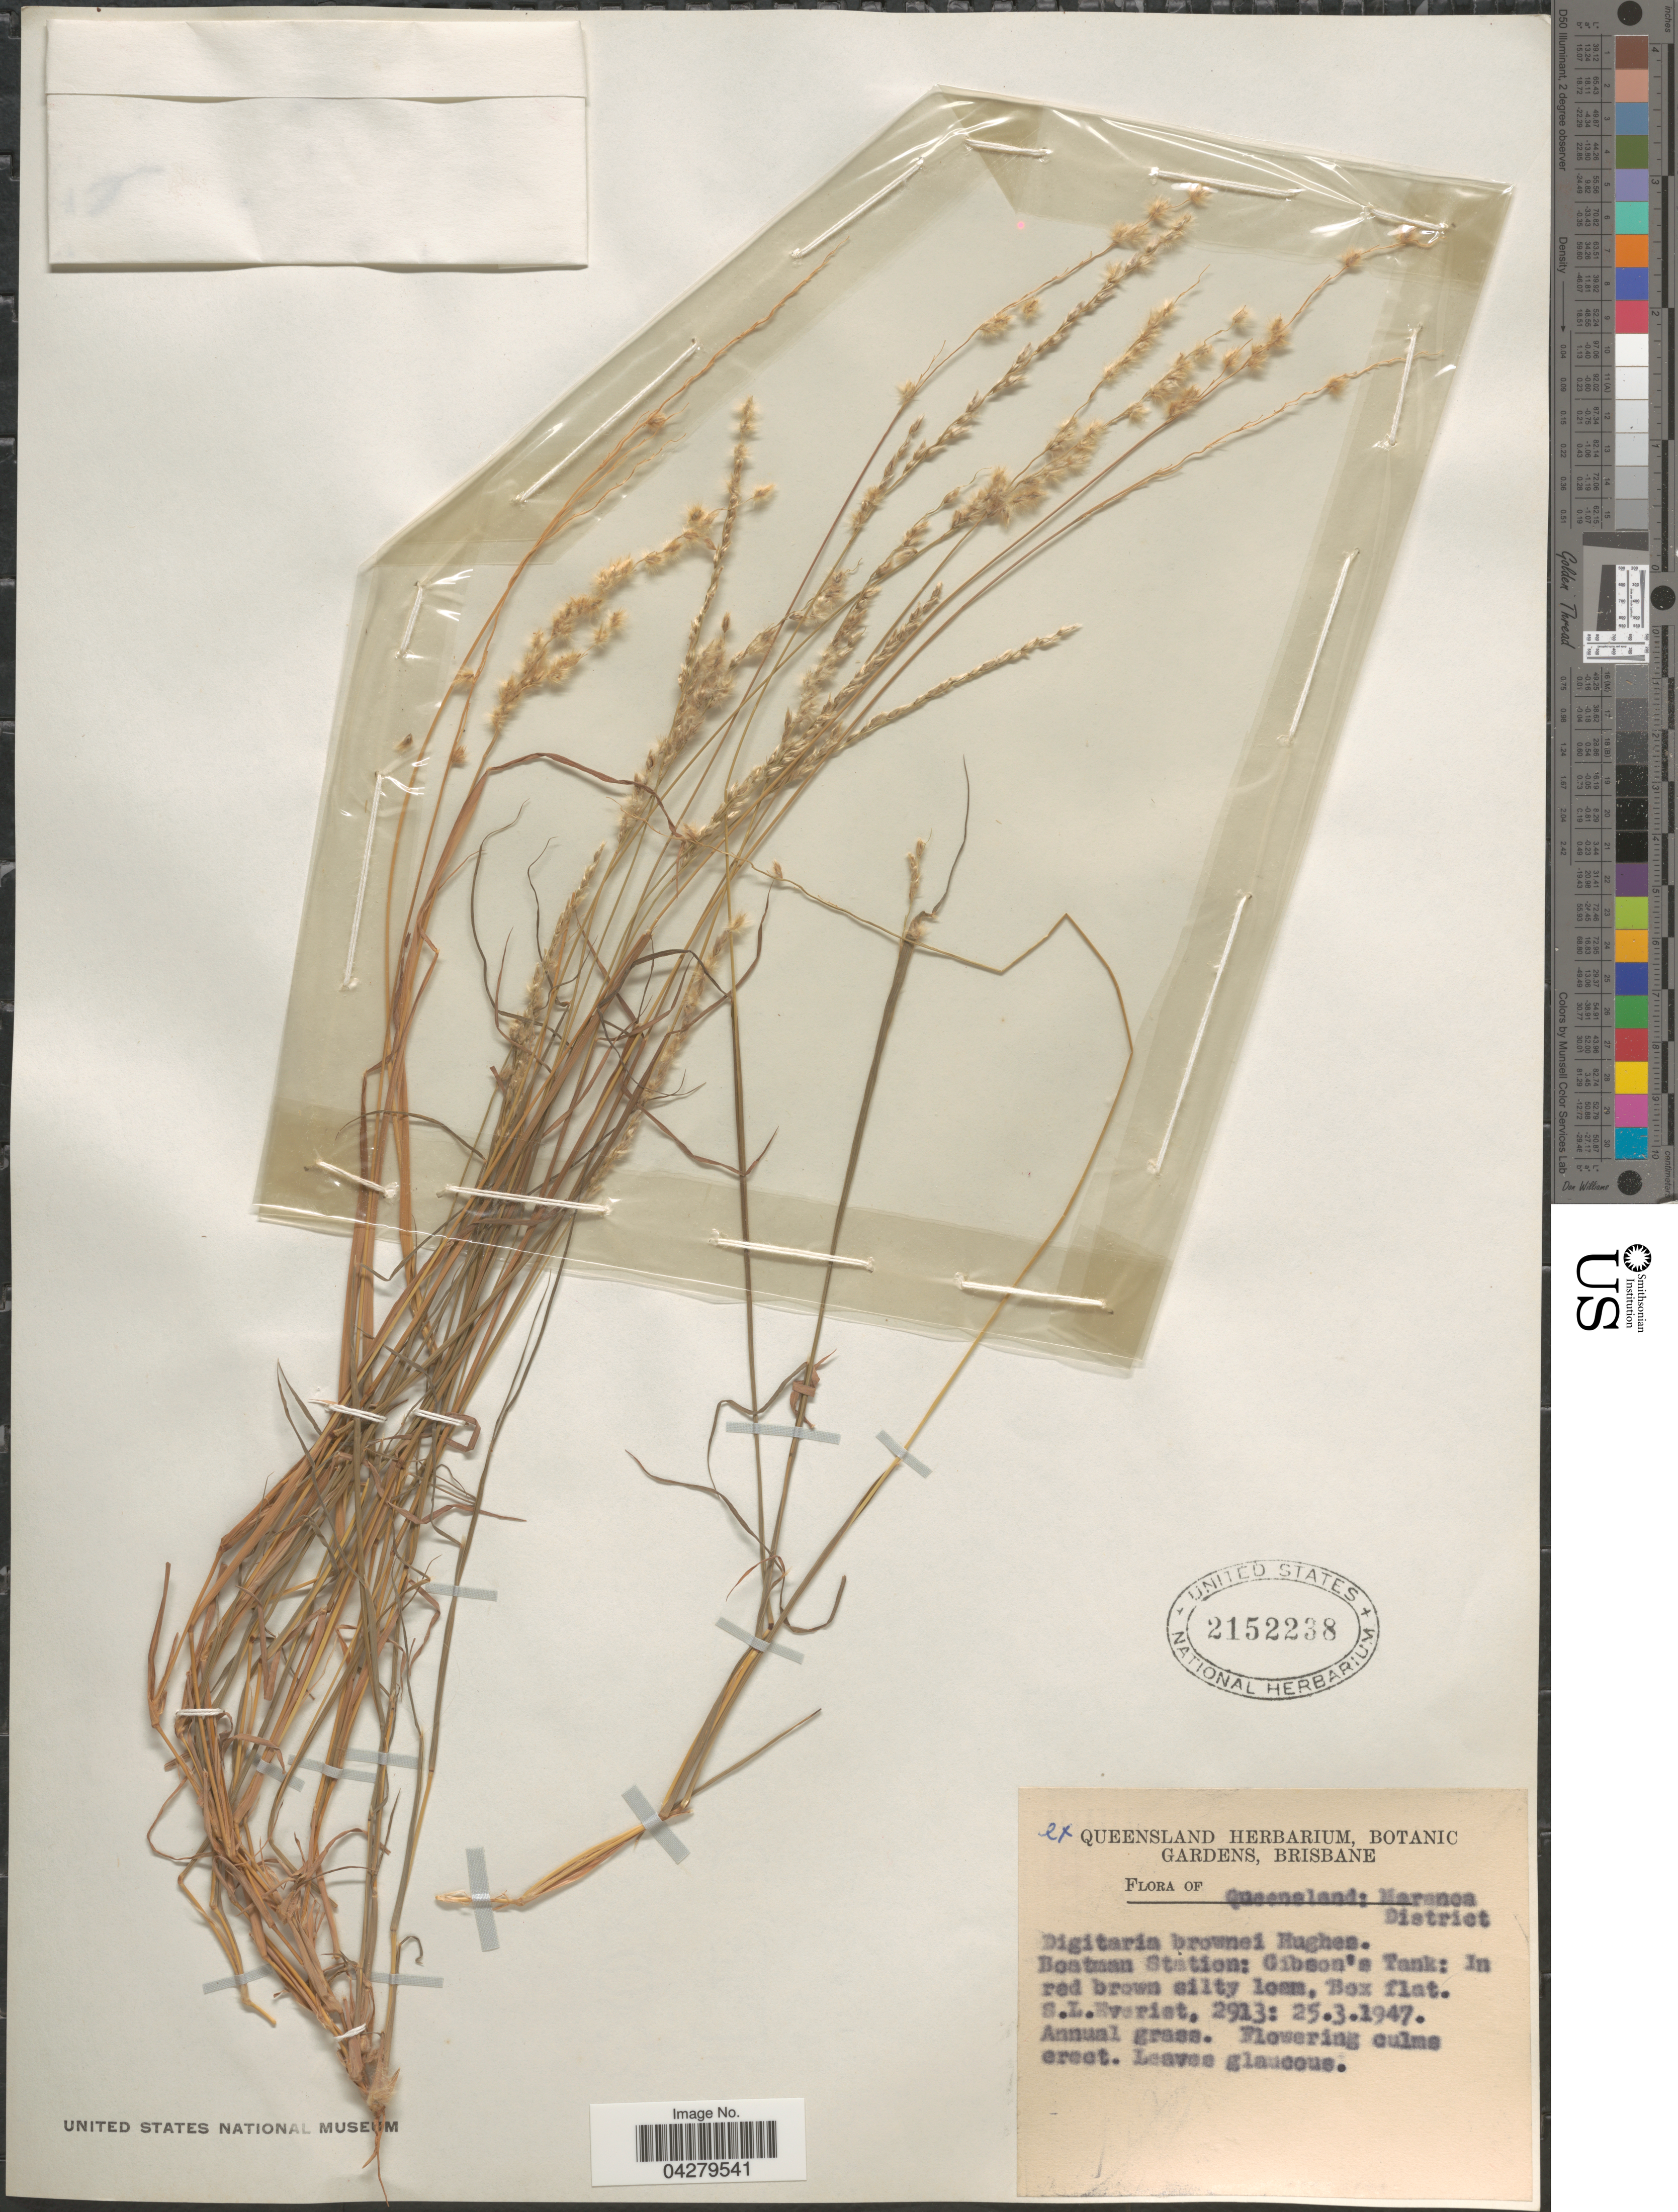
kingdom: Plantae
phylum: Tracheophyta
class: Liliopsida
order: Poales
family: Poaceae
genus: Digitaria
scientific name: Digitaria brownii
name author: (Roem. & Schult.) Hughes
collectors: S. Everist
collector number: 2913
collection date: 1947-03-25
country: Australia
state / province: Queensland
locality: Maranoa District. Bostman Station: Gibson's Taml.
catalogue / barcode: US 2152238